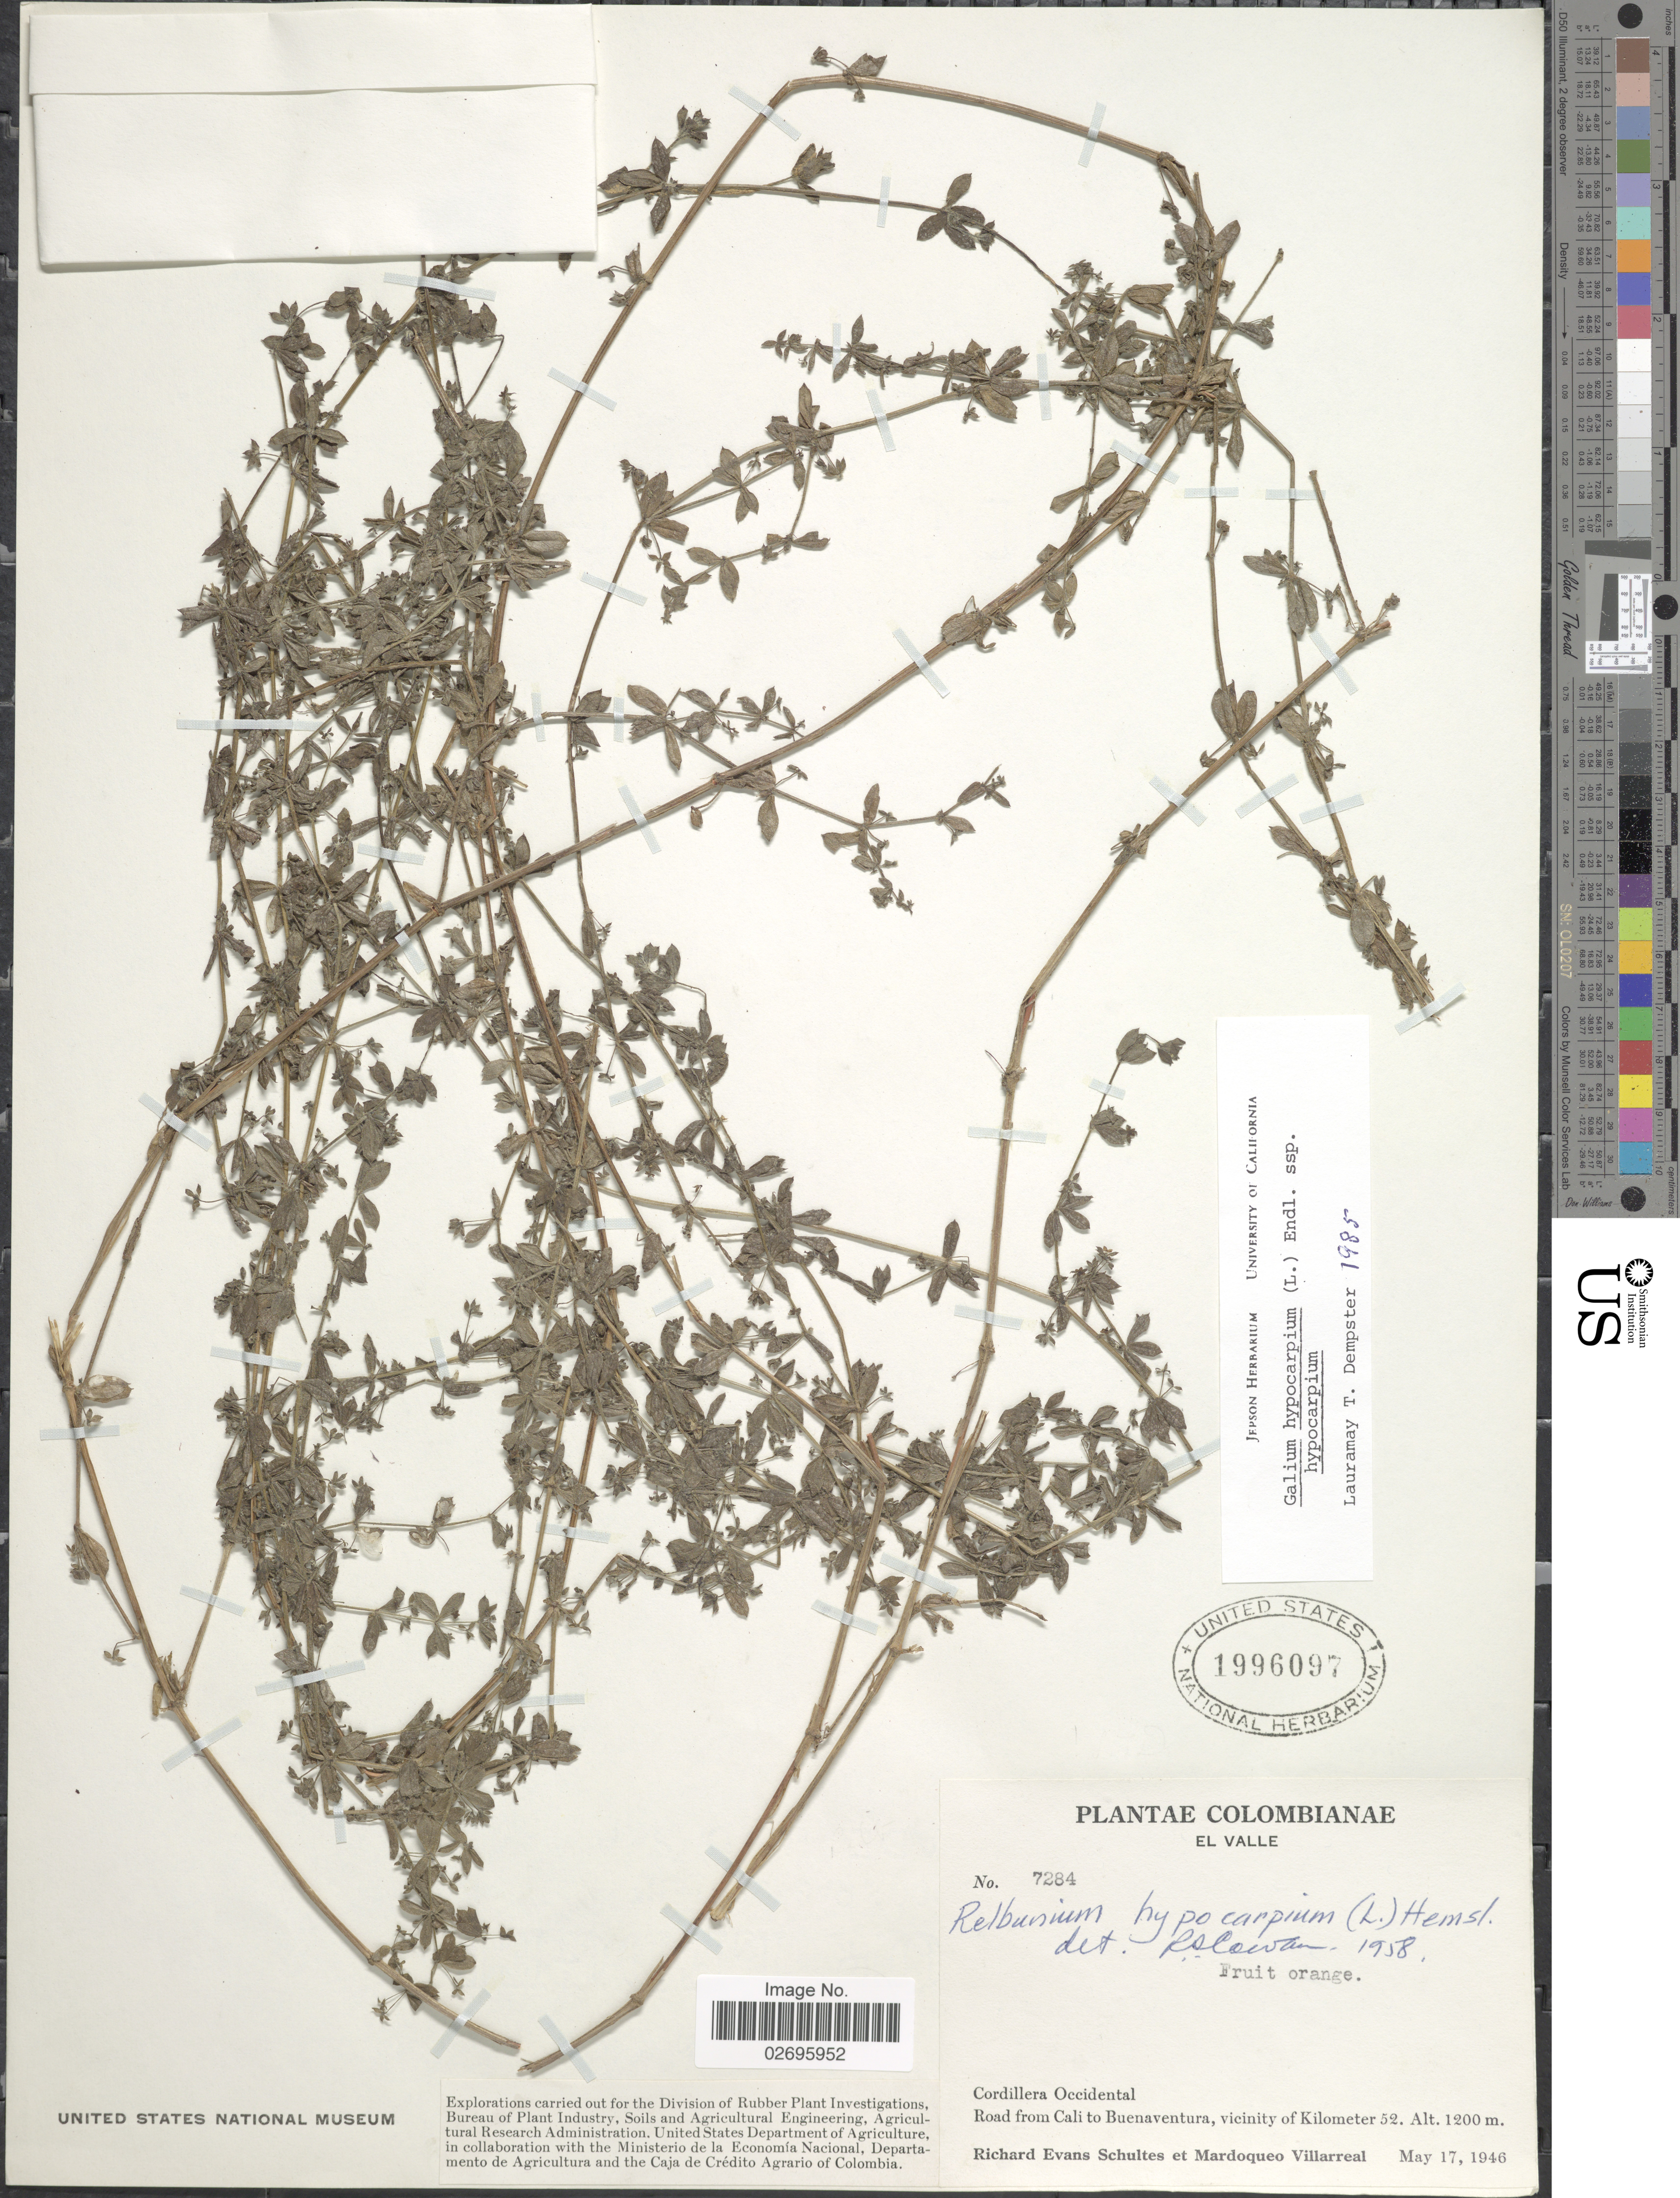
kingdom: Plantae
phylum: Tracheophyta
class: Magnoliopsida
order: Gentianales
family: Rubiaceae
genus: Galium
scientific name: Galium hypocarpium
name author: (L.) Endl. ex Griseb.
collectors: R. E. Schultes & M. Villareal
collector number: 7284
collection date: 1946-05-17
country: Colombia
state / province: Valle del Cauca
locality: El Valle, Cordillera Occidental, Road from Cali to Buenaventura, vicinity of Kilometer 52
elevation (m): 1200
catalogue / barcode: US 1996097